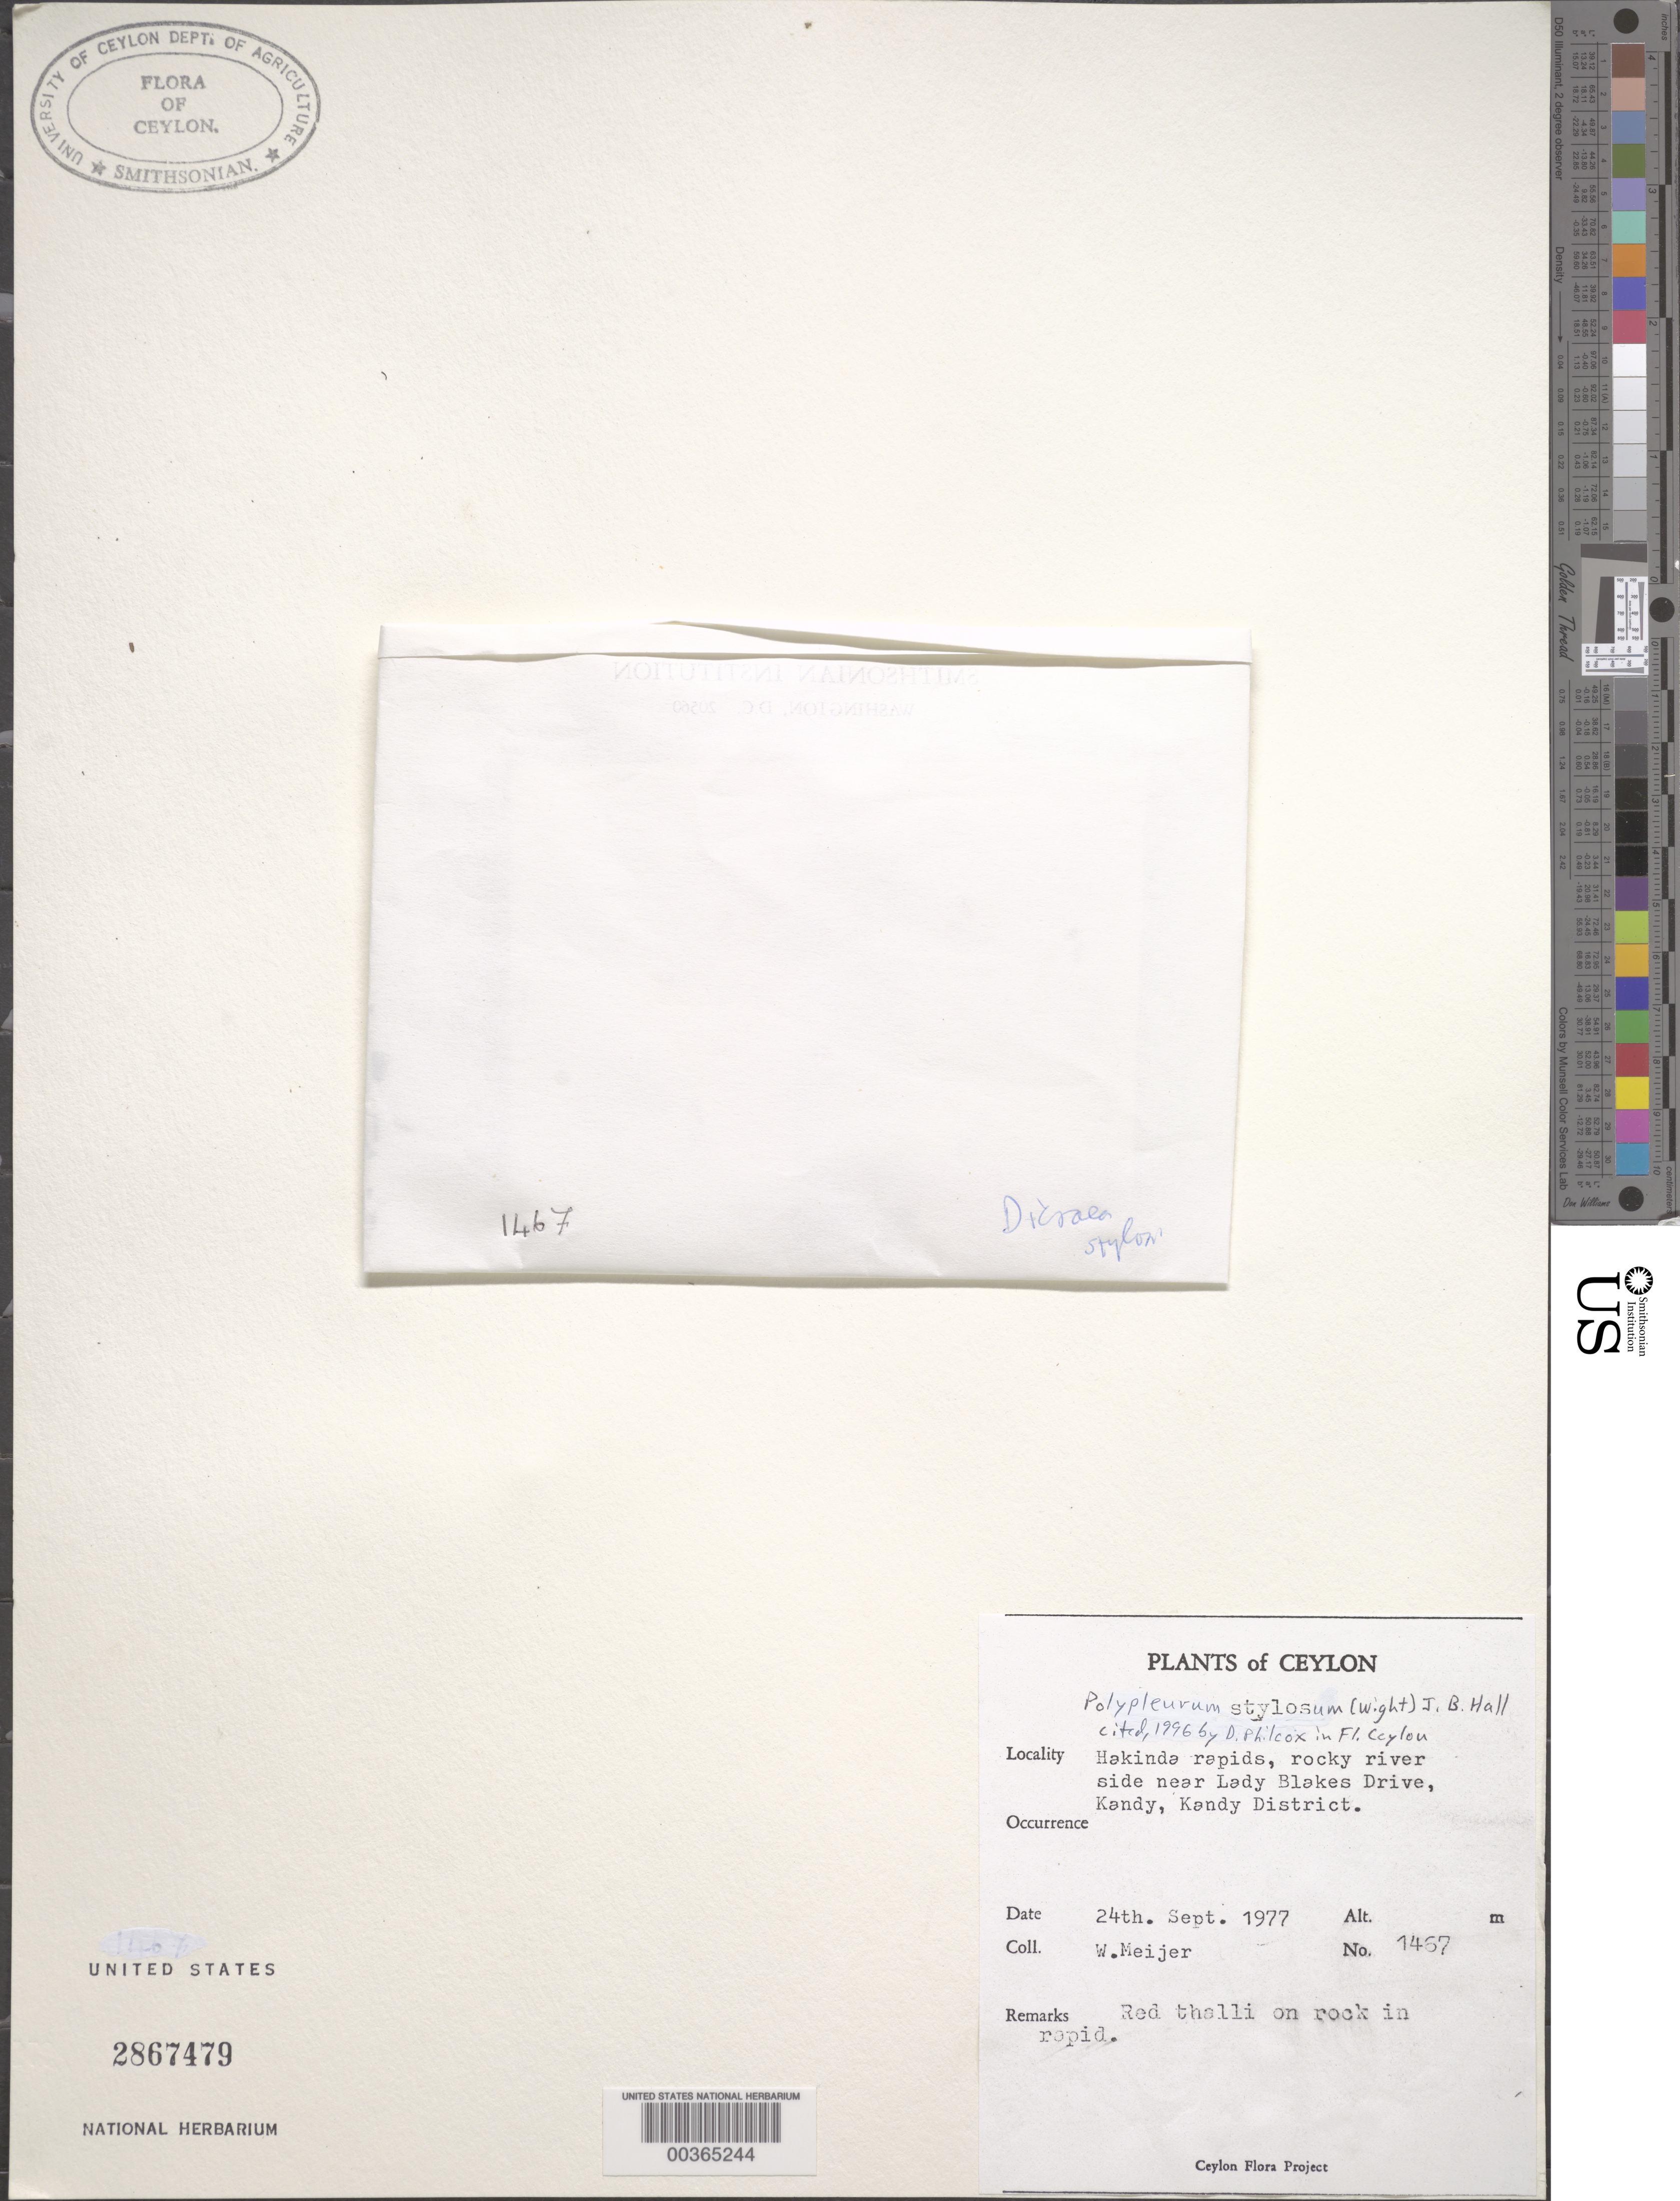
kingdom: Plantae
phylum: Tracheophyta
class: Magnoliopsida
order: Malpighiales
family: Podostemaceae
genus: Polypleurum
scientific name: Polypleurum wallichii var. wallichii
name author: (R. Br. ex Griff.) Warm.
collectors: W. Meijer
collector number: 1467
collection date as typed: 24 Sep 1977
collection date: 1977-09-24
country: Sri Lanka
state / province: Central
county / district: Kandy Dist.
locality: Kandy, near lady blakes drive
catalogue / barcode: US 2867479